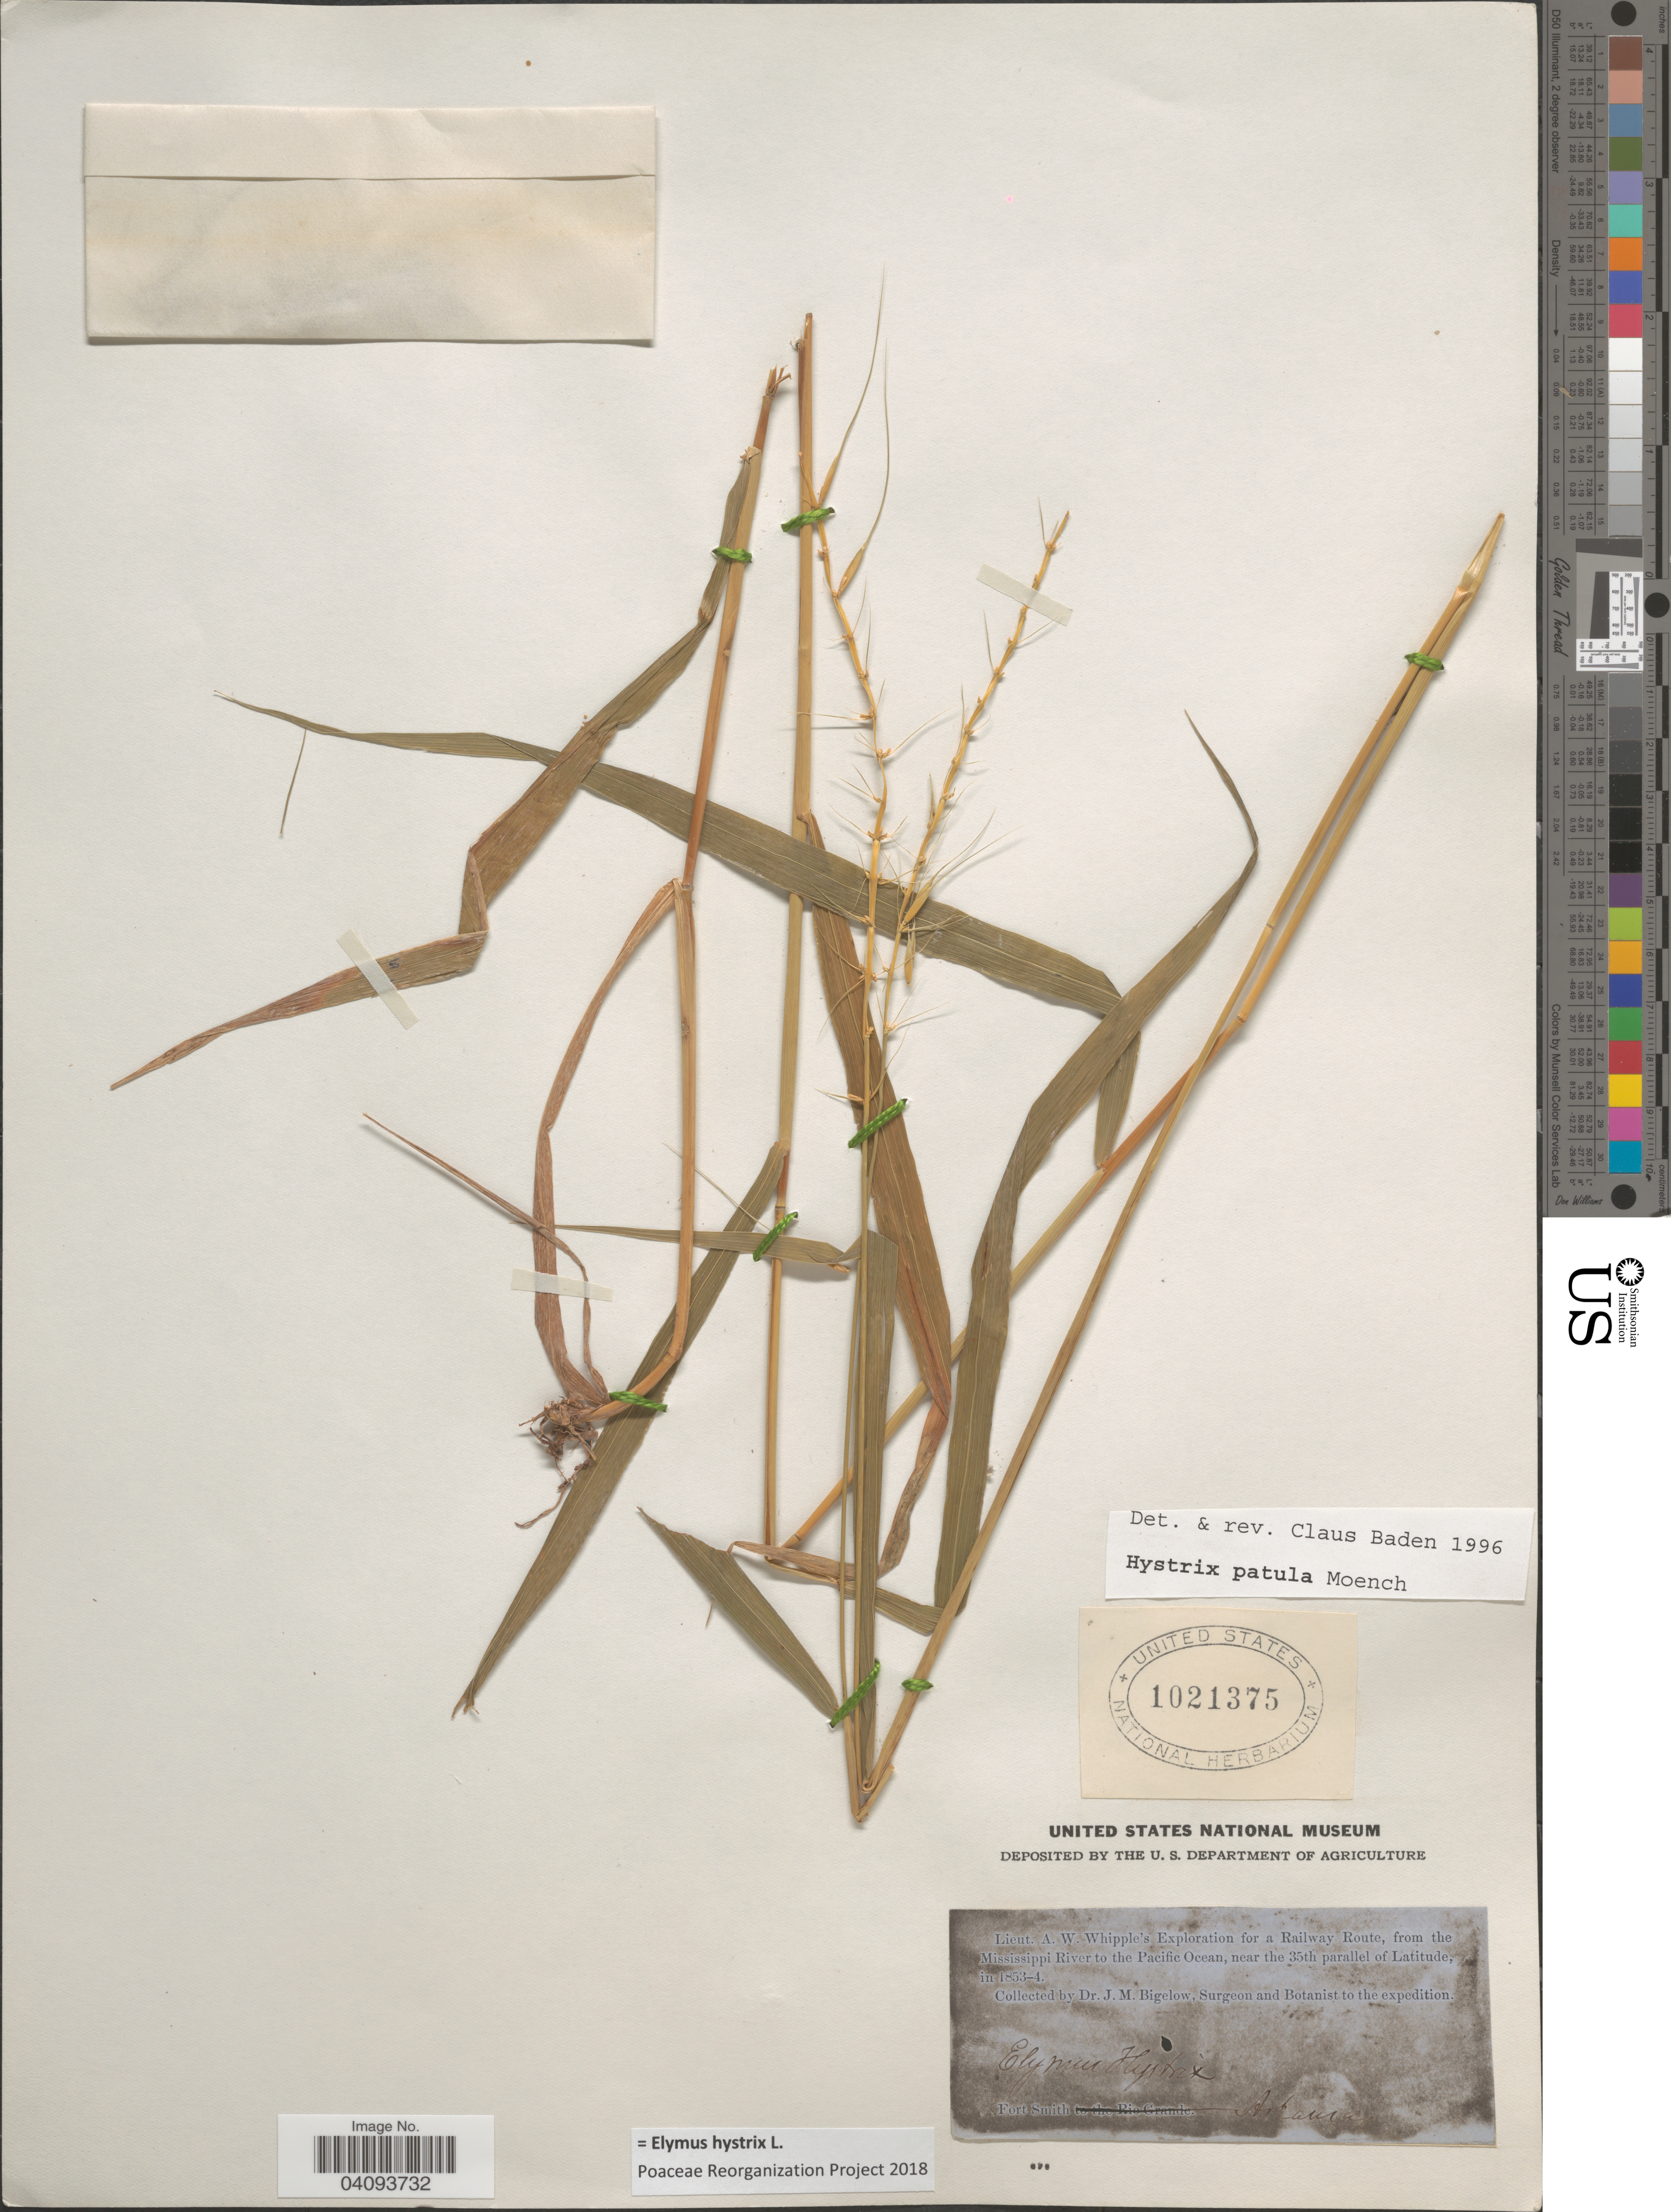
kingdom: Plantae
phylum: Tracheophyta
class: Liliopsida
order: Poales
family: Poaceae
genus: Elymus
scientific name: Elymus hystrix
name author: L.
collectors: J. M. Bigelow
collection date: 1853/1854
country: United States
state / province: Arkansas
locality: Exploration for a Railway Route, from the Mississippi River to the Pacific Ocean. Fort Smith.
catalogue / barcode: US 1021375